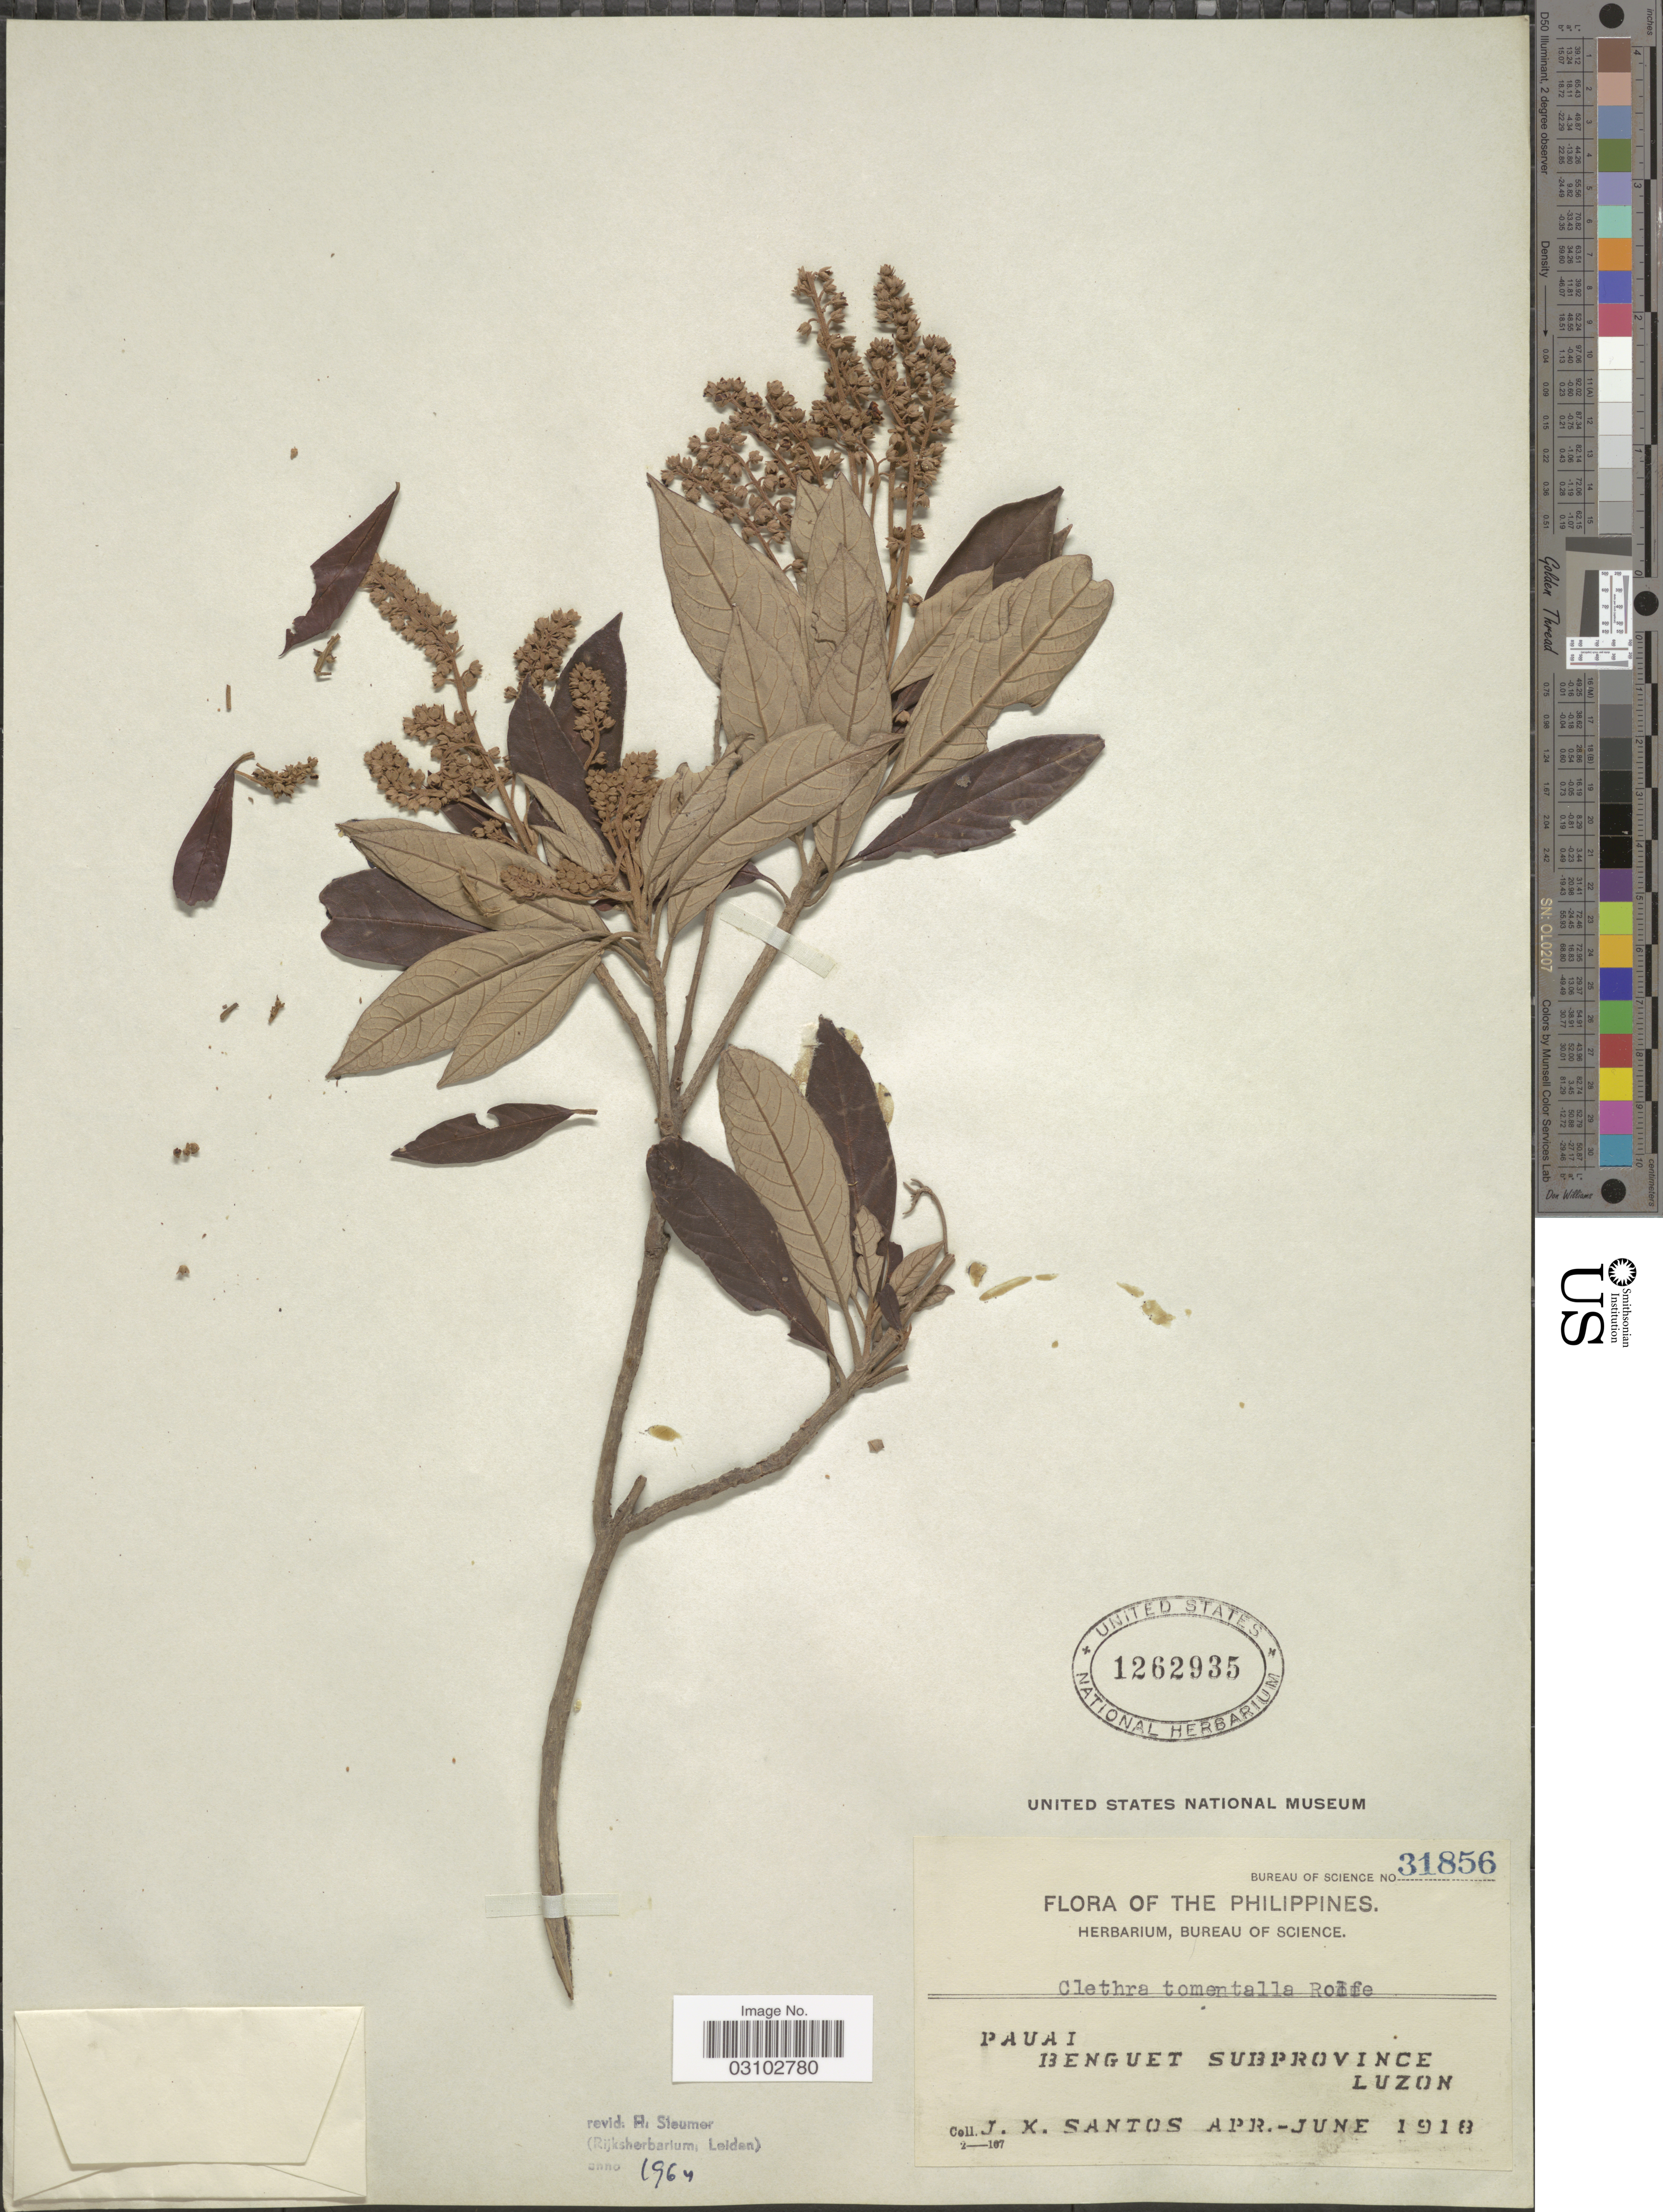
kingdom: Plantae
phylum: Tracheophyta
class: Magnoliopsida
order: Ericales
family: Clethraceae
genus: Clethra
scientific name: Clethra tomentella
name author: Rolfe ex Dunn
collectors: J. K. Santos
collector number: Bureau of Science 31856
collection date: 1918-04/1918-06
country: Philippines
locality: Pauai, Benguet Subprovince, Luzon.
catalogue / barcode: US 1262935